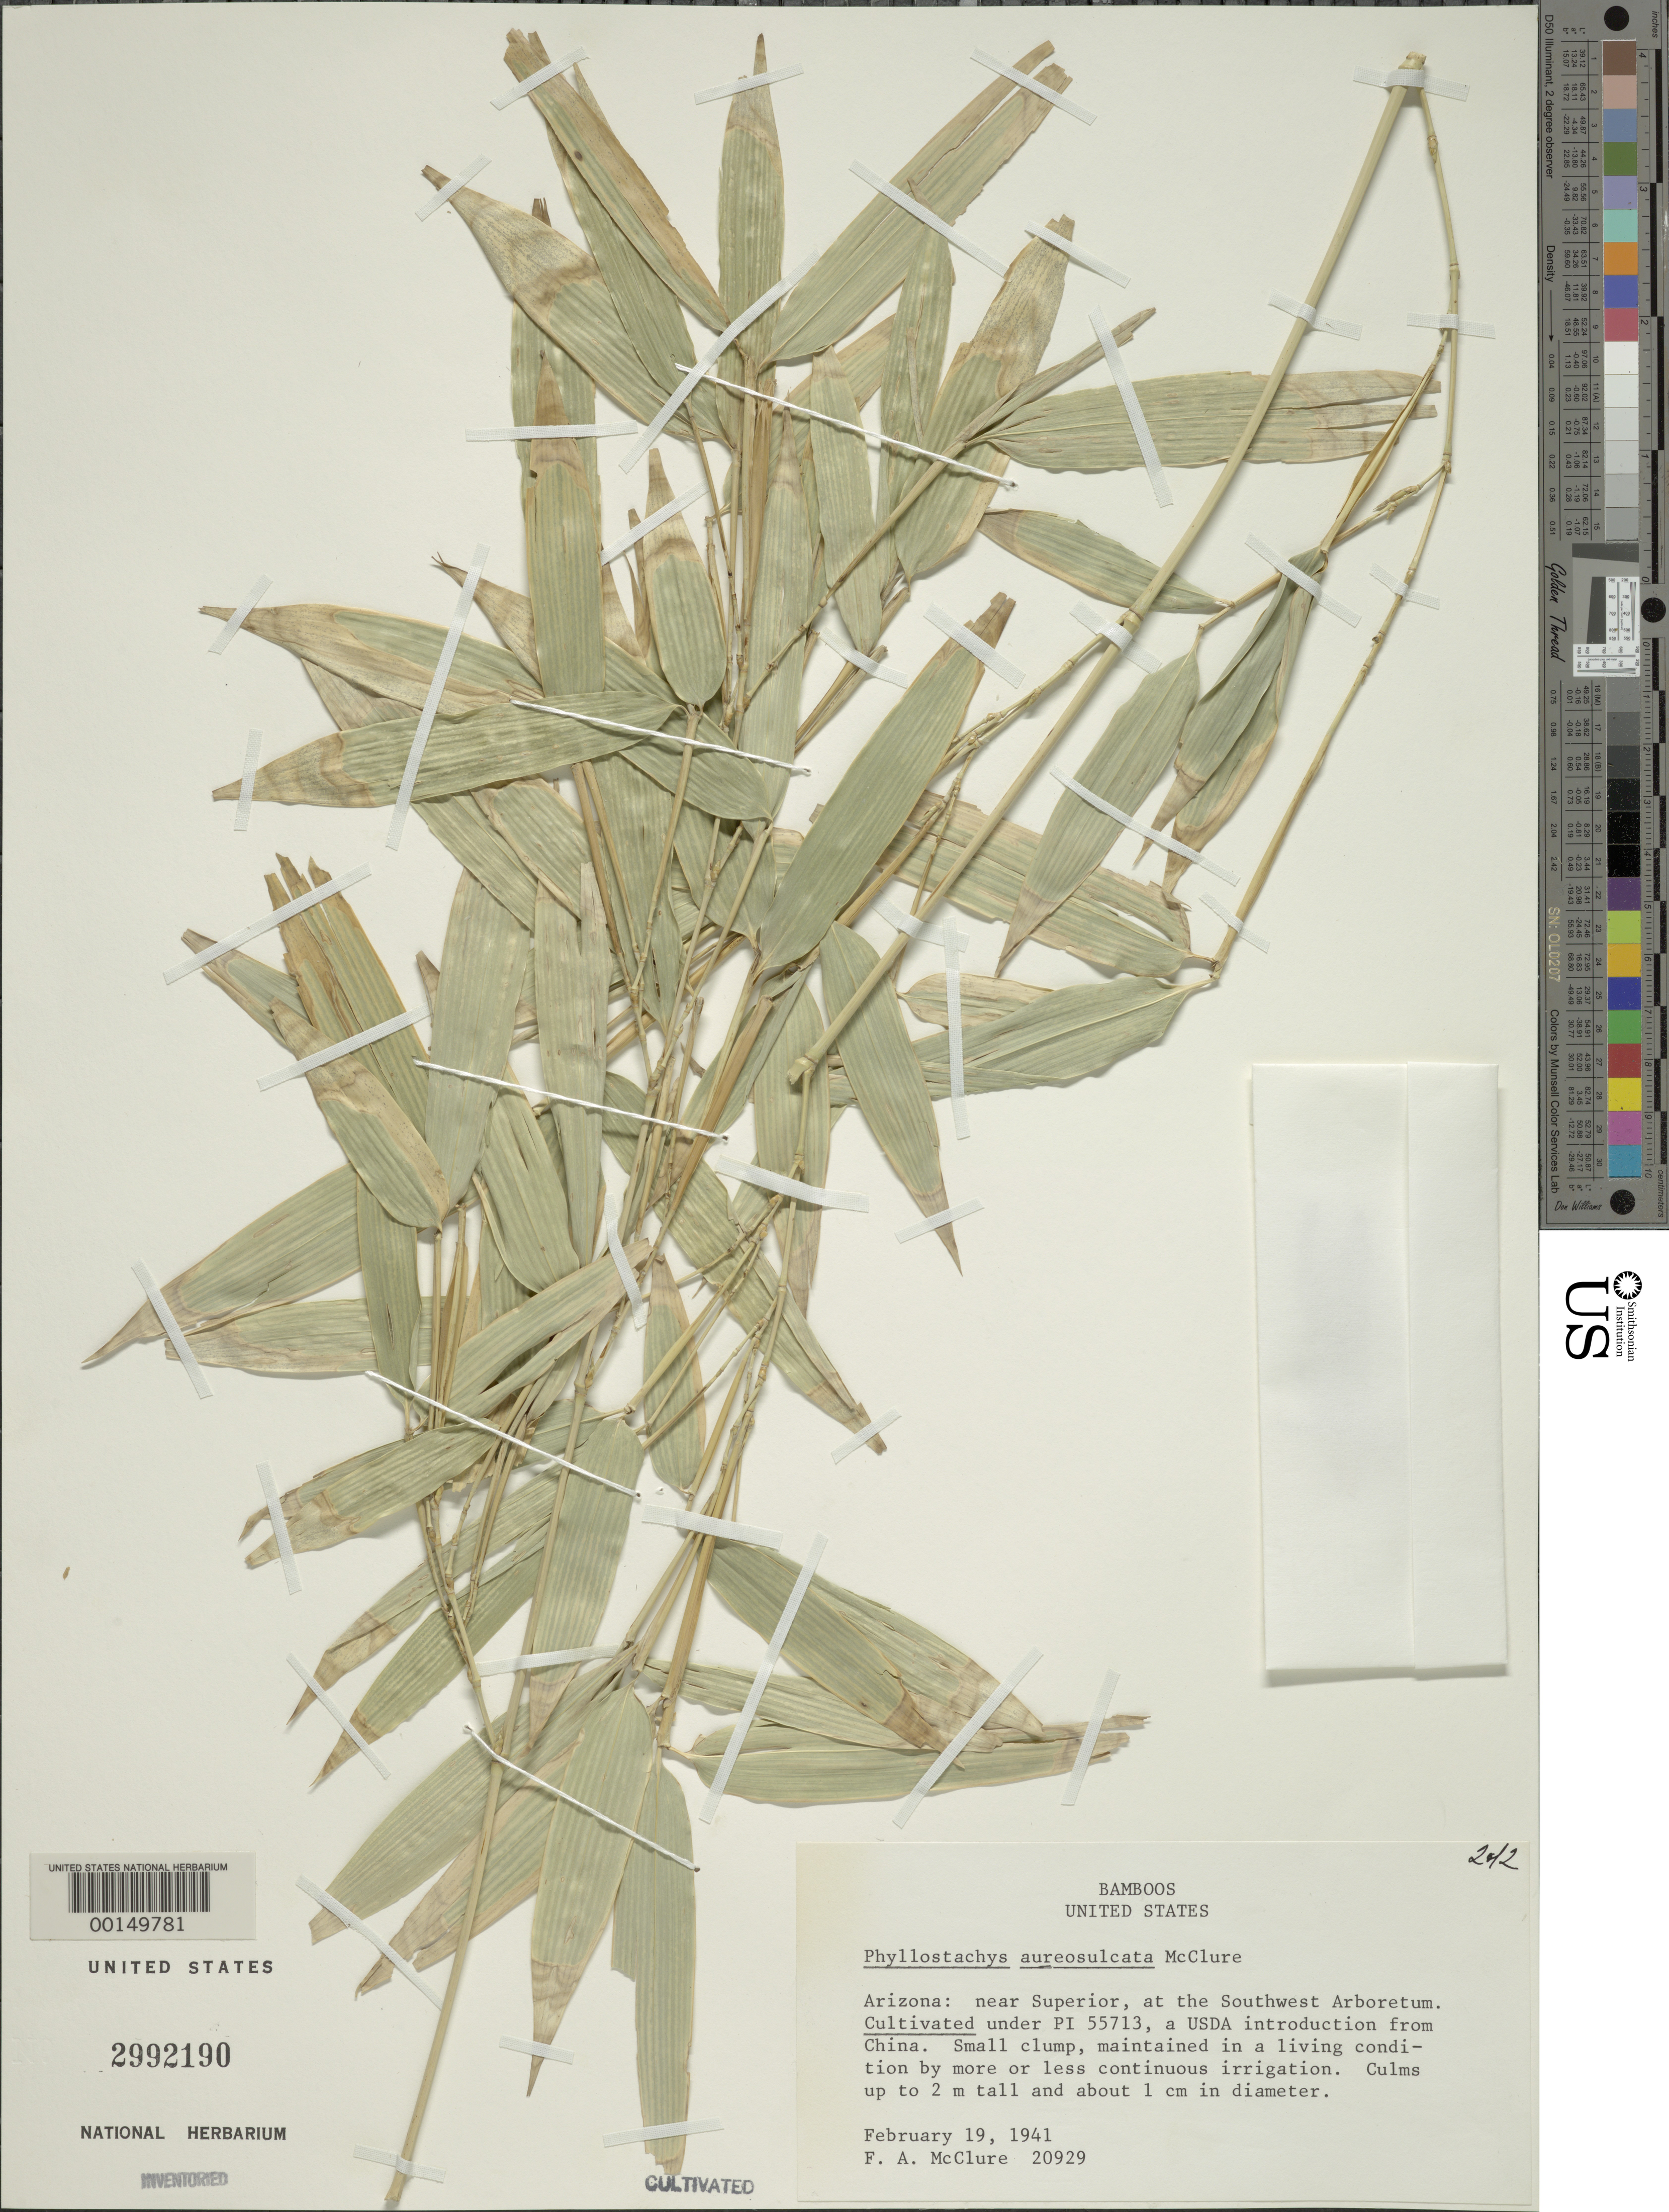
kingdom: Plantae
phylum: Tracheophyta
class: Liliopsida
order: Poales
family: Poaceae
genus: Phyllostachys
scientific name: Phyllostachys aureosulcata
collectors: F. A. McClure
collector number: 20929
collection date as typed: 19 Feb 1941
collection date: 1941-02-19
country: United States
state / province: Arizona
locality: Superior, wouthwest arboretum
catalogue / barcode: US 2992190